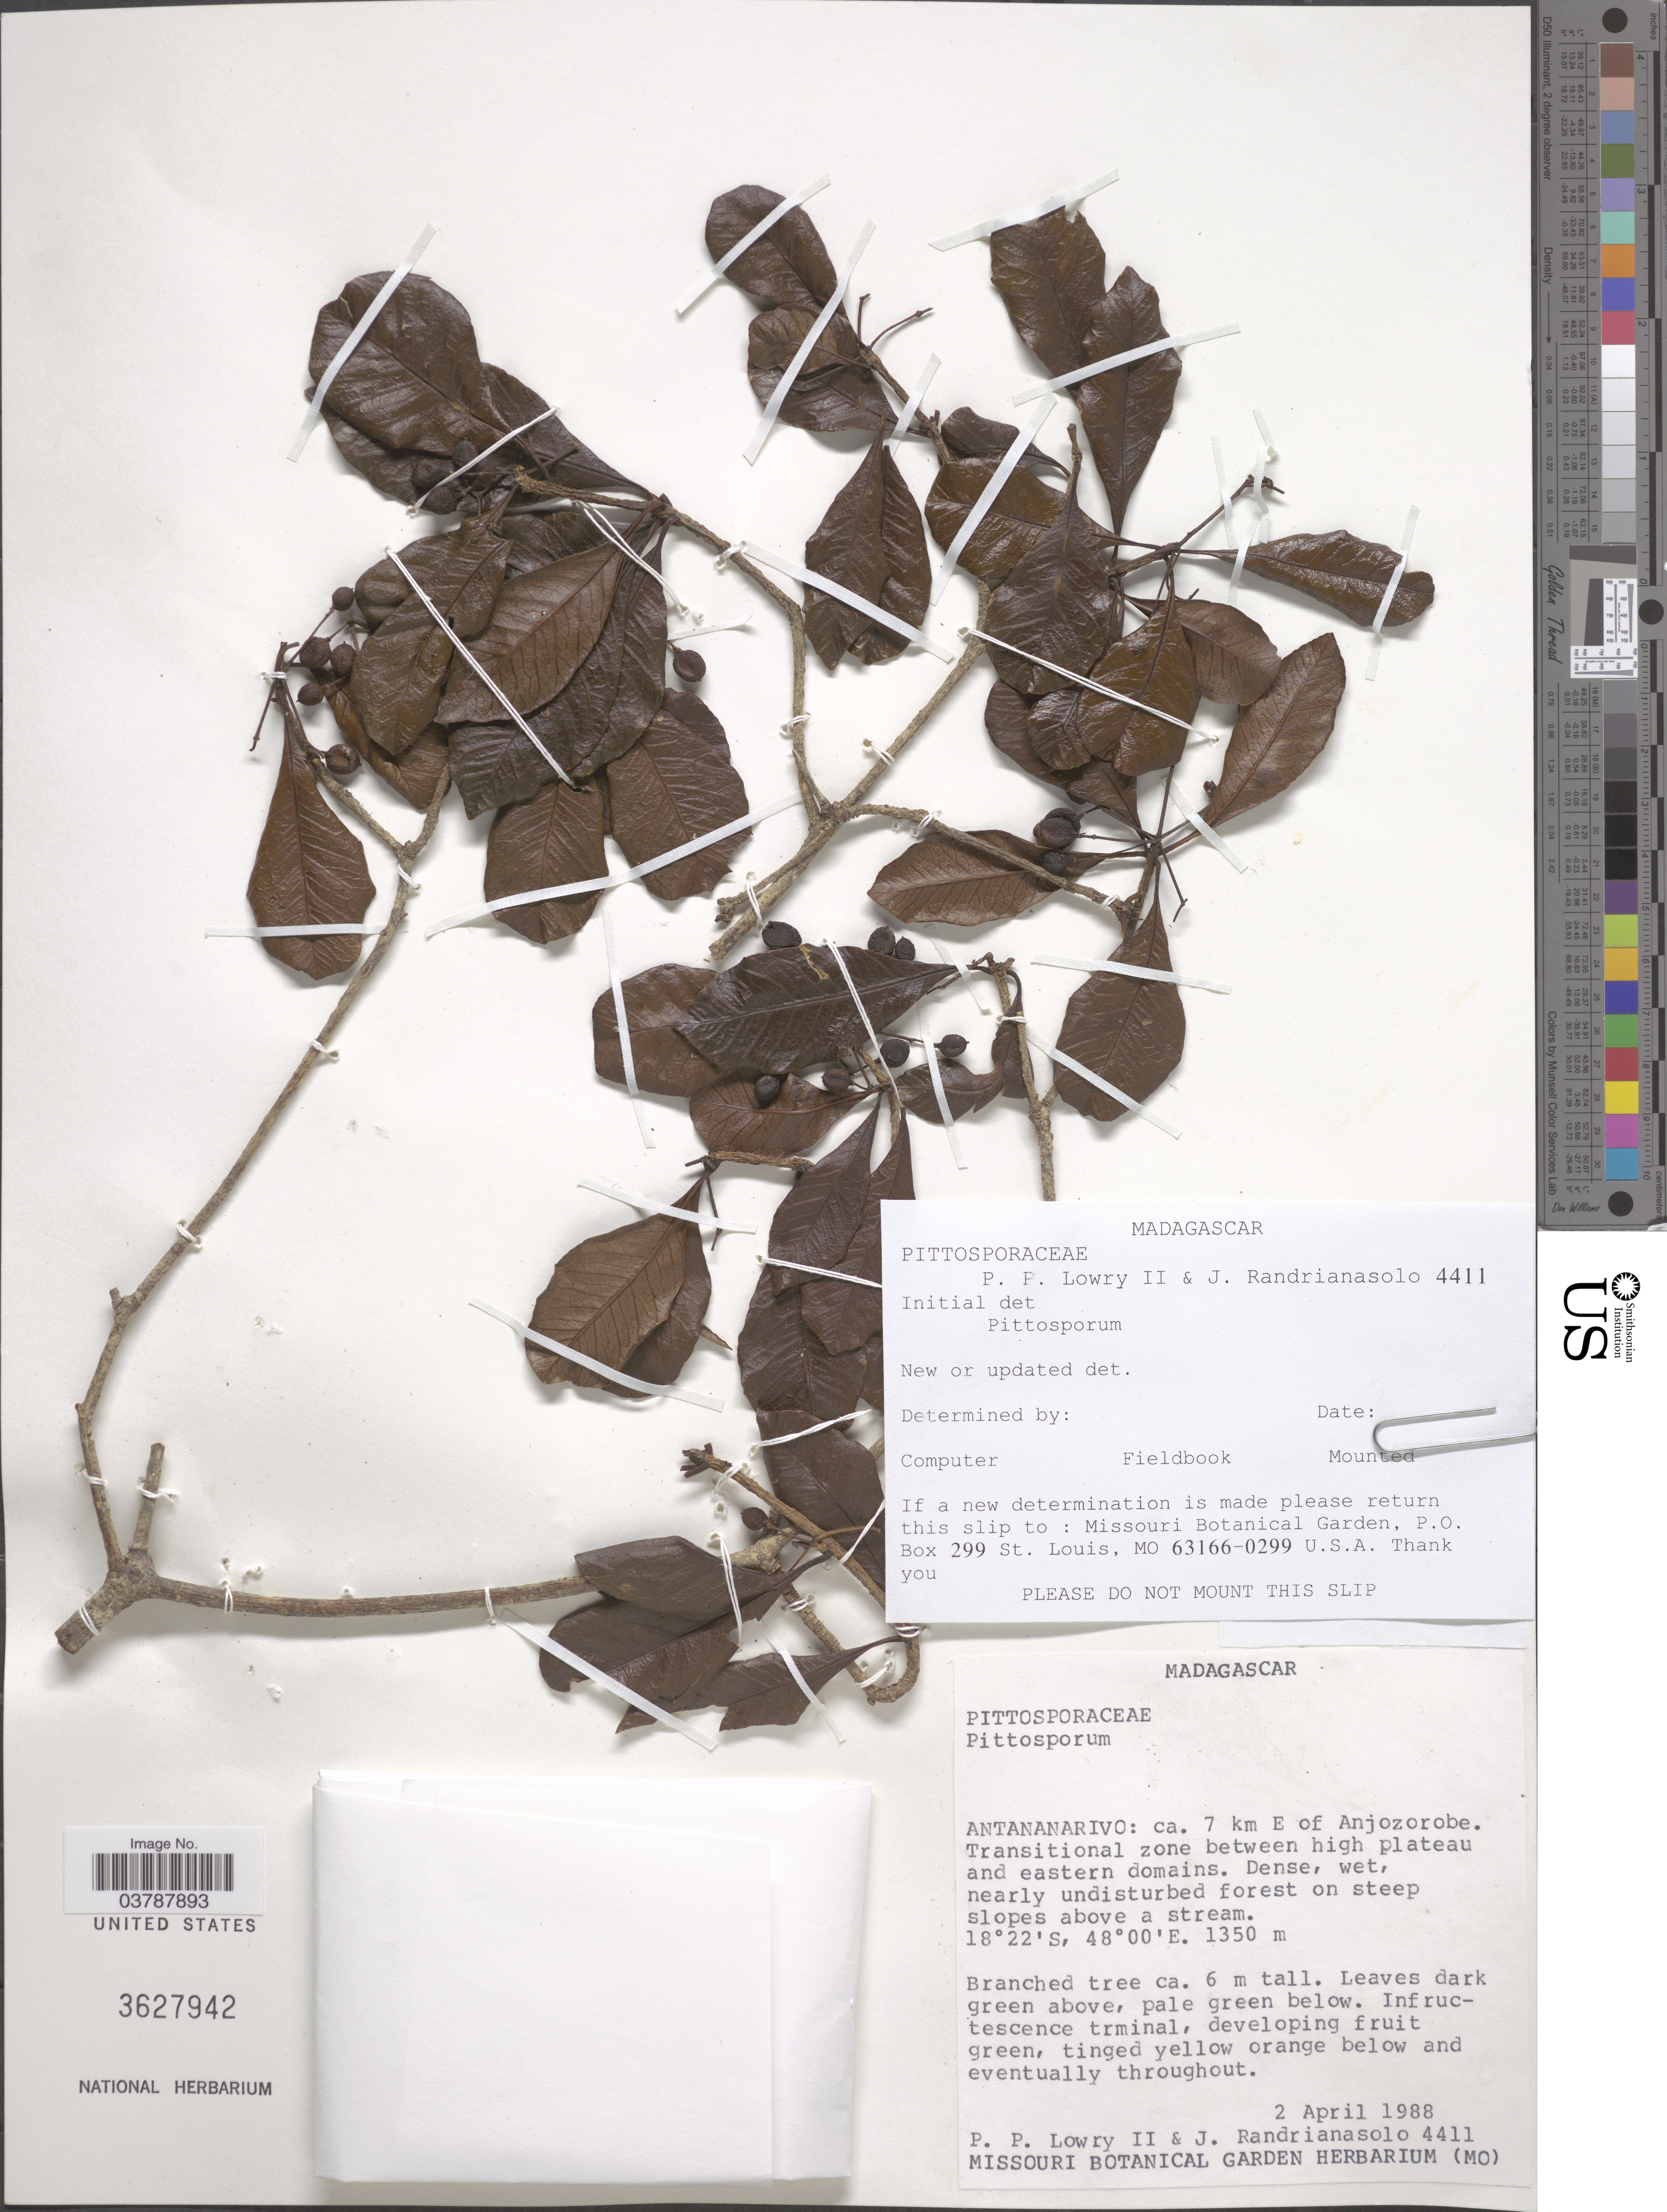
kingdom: Plantae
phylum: Tracheophyta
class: Magnoliopsida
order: Apiales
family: Pittosporaceae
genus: Pittosporum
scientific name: Pittosporum sp.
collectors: P. P. Lowry & J. Randrianasolo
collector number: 4411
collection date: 1988-04-02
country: Madagascar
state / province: Analamanga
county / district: Anjozorobe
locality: Ca. 7 km E of Anjozorobe. Transitional zone between high plateau and eastern domains.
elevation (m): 1350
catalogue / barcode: US 3627942